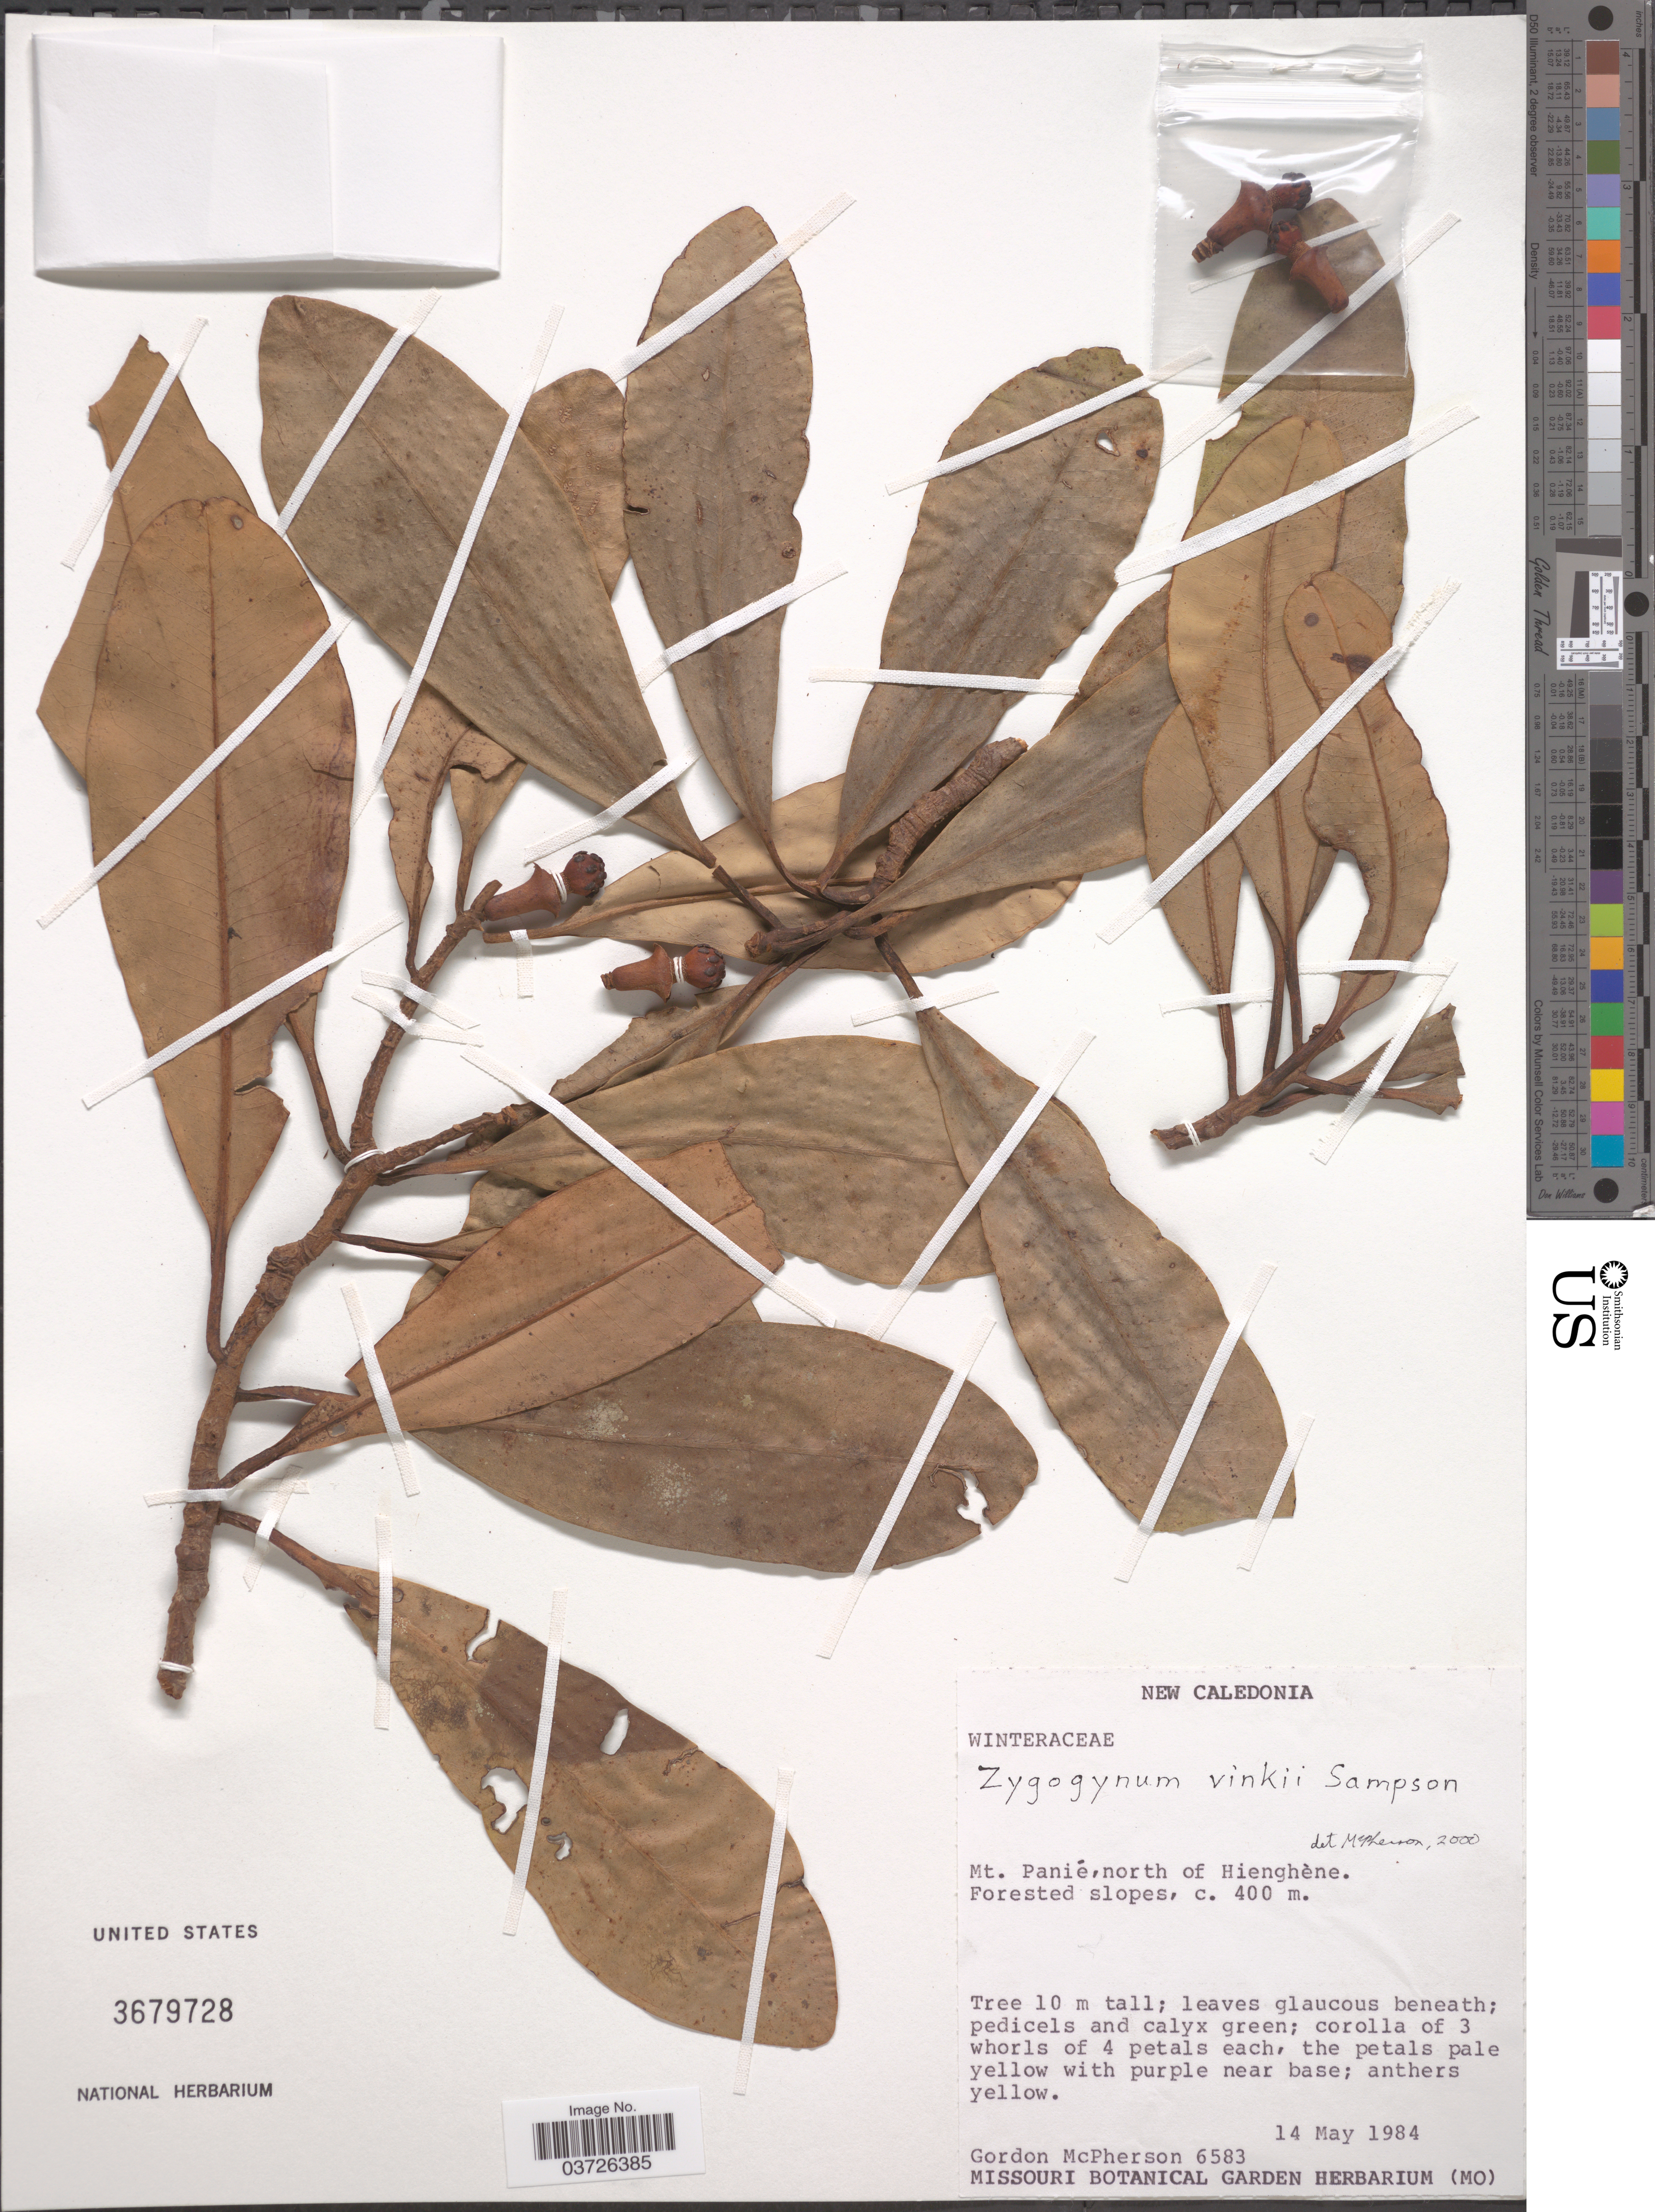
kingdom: Plantae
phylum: Tracheophyta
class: Magnoliopsida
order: Canellales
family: Winteraceae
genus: Zygogynum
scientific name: Zygogynum vinkii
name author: F.B. Sampson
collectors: G. D. McPherson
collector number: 6583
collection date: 1984-05-14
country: New Caledonia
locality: Mt. Panié, north of Hienghène. Forested slopes.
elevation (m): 400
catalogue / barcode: US 3679728